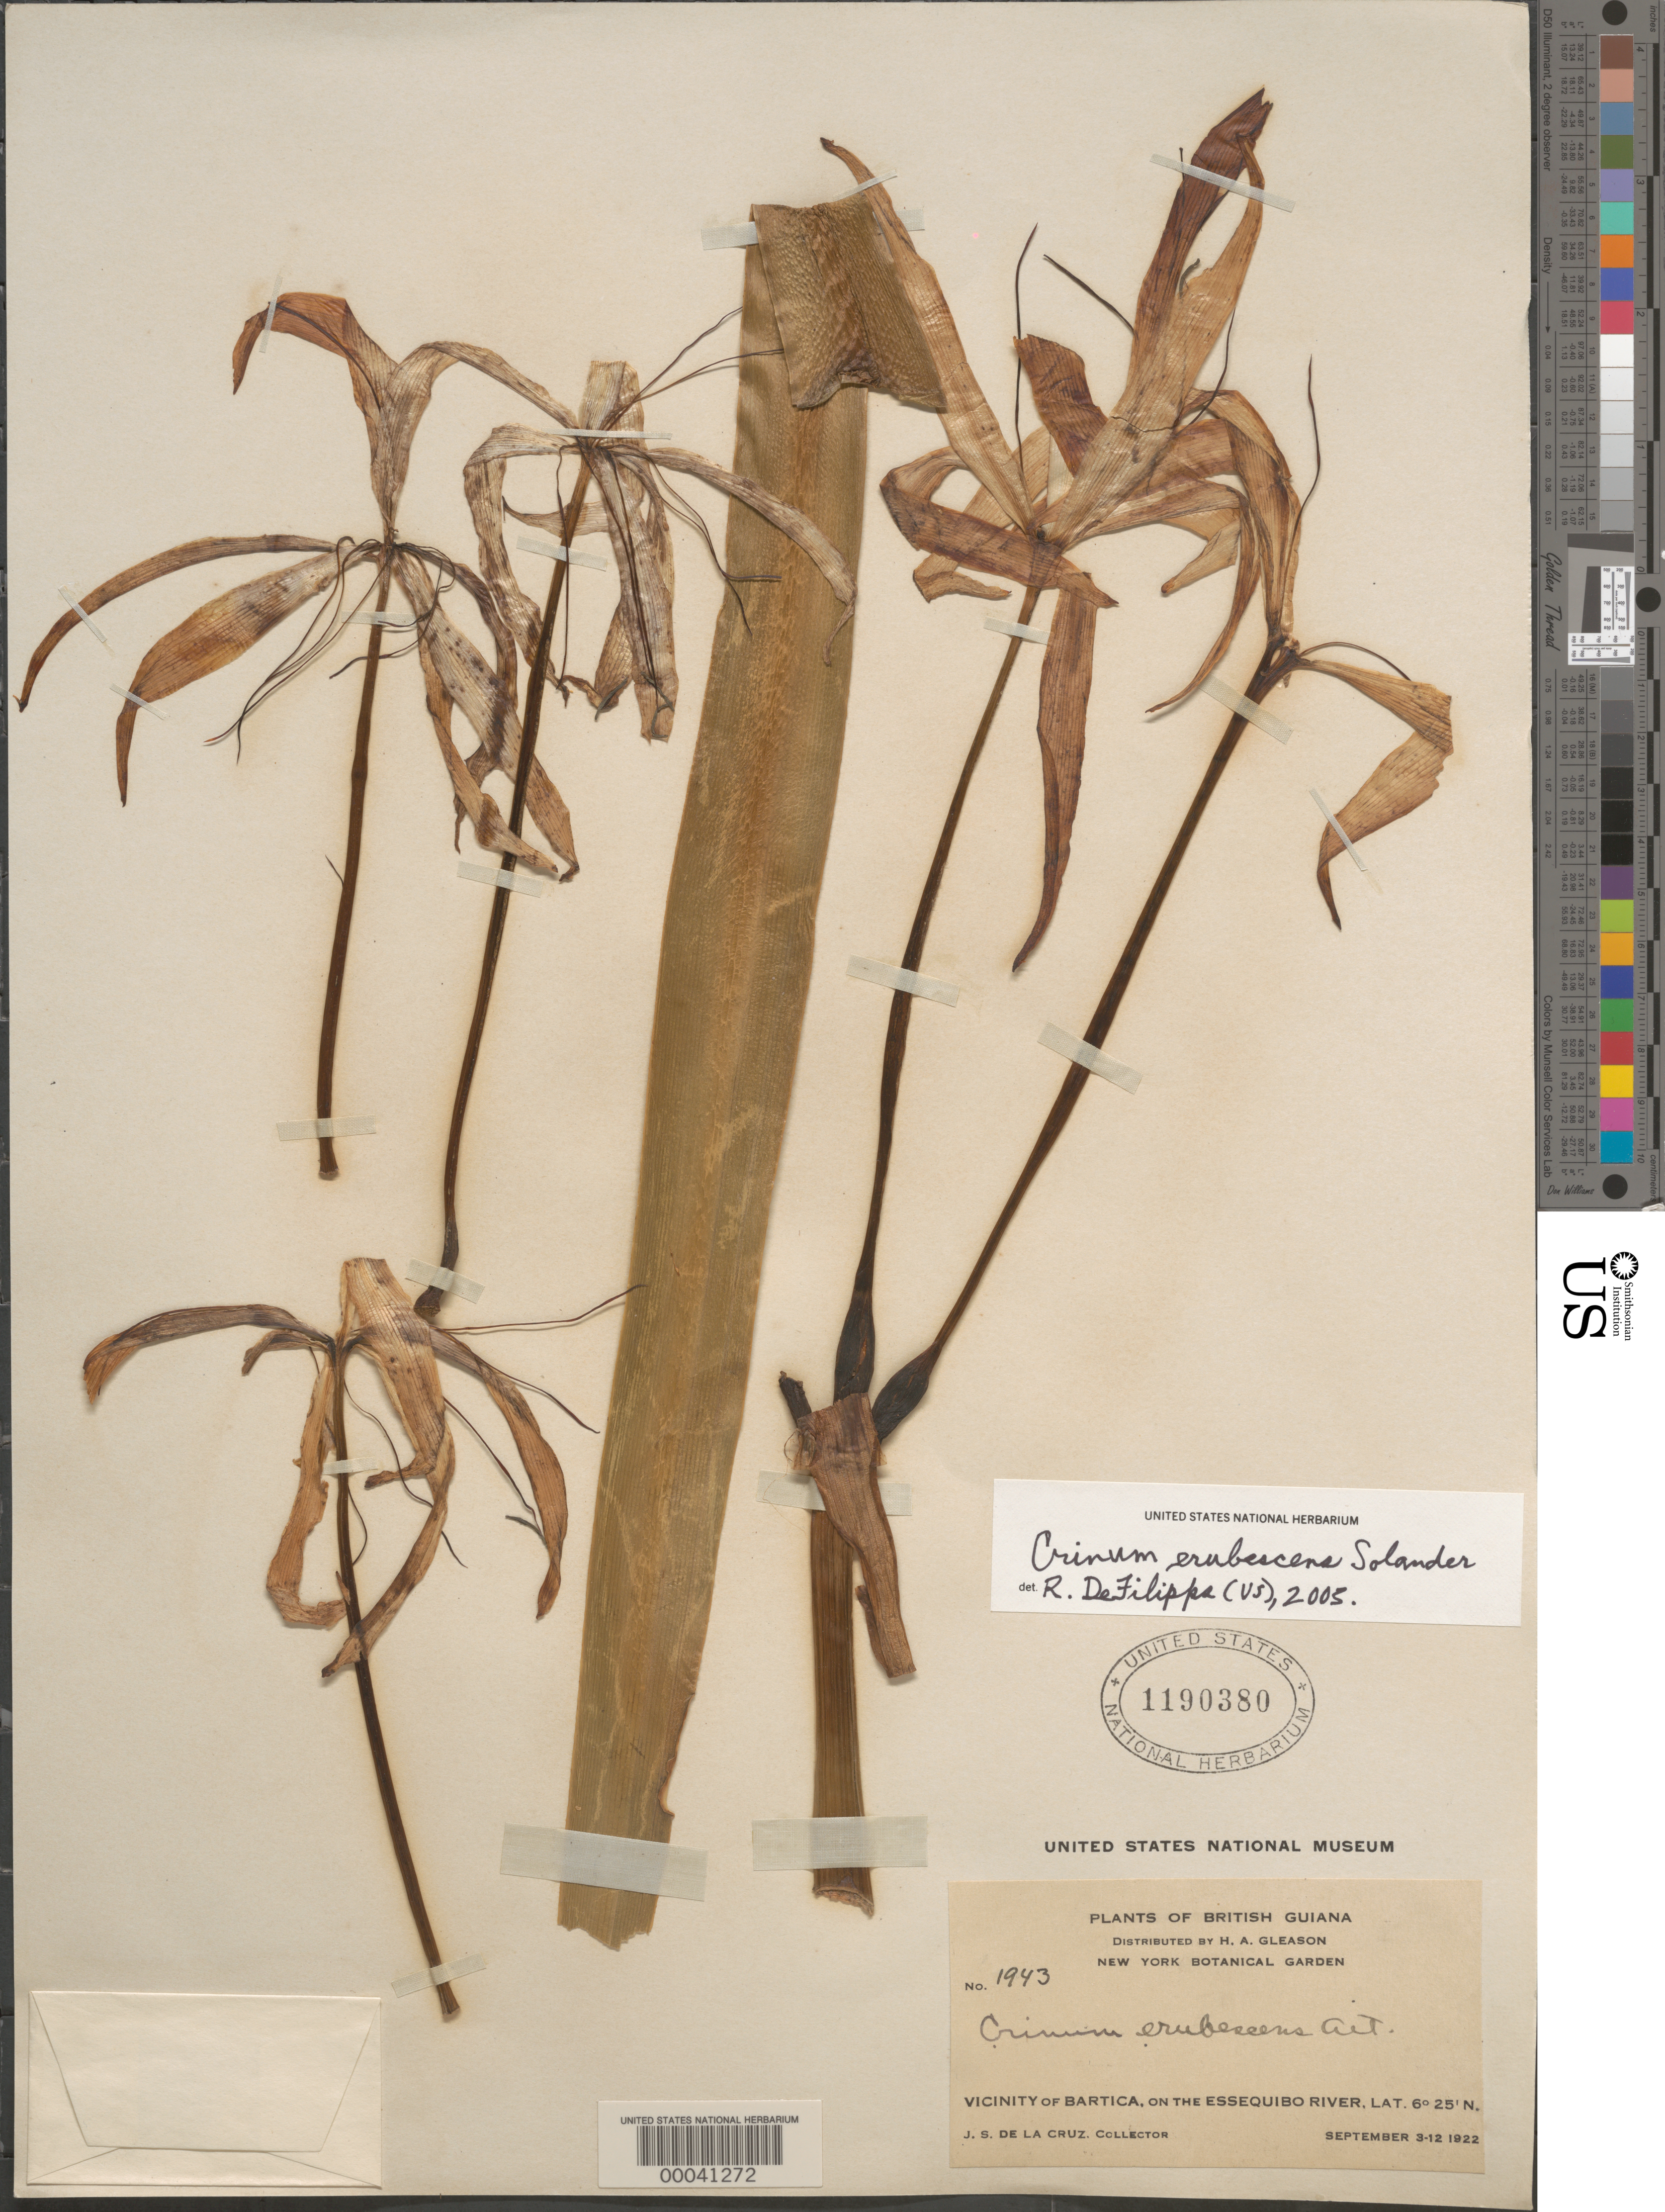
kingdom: Plantae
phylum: Tracheophyta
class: Liliopsida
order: Asparagales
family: Amaryllidaceae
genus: Crinum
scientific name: Crinum erubescens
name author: Aiton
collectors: J. S. de la Cruz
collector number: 1943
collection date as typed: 03 Sep 1922 to 12 Sep 1922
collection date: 1922-09-03/1922-09-12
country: Guyana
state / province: Cuyuni-mazaruni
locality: Vicinity of bartica, on the essquibo river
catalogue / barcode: US 1190380